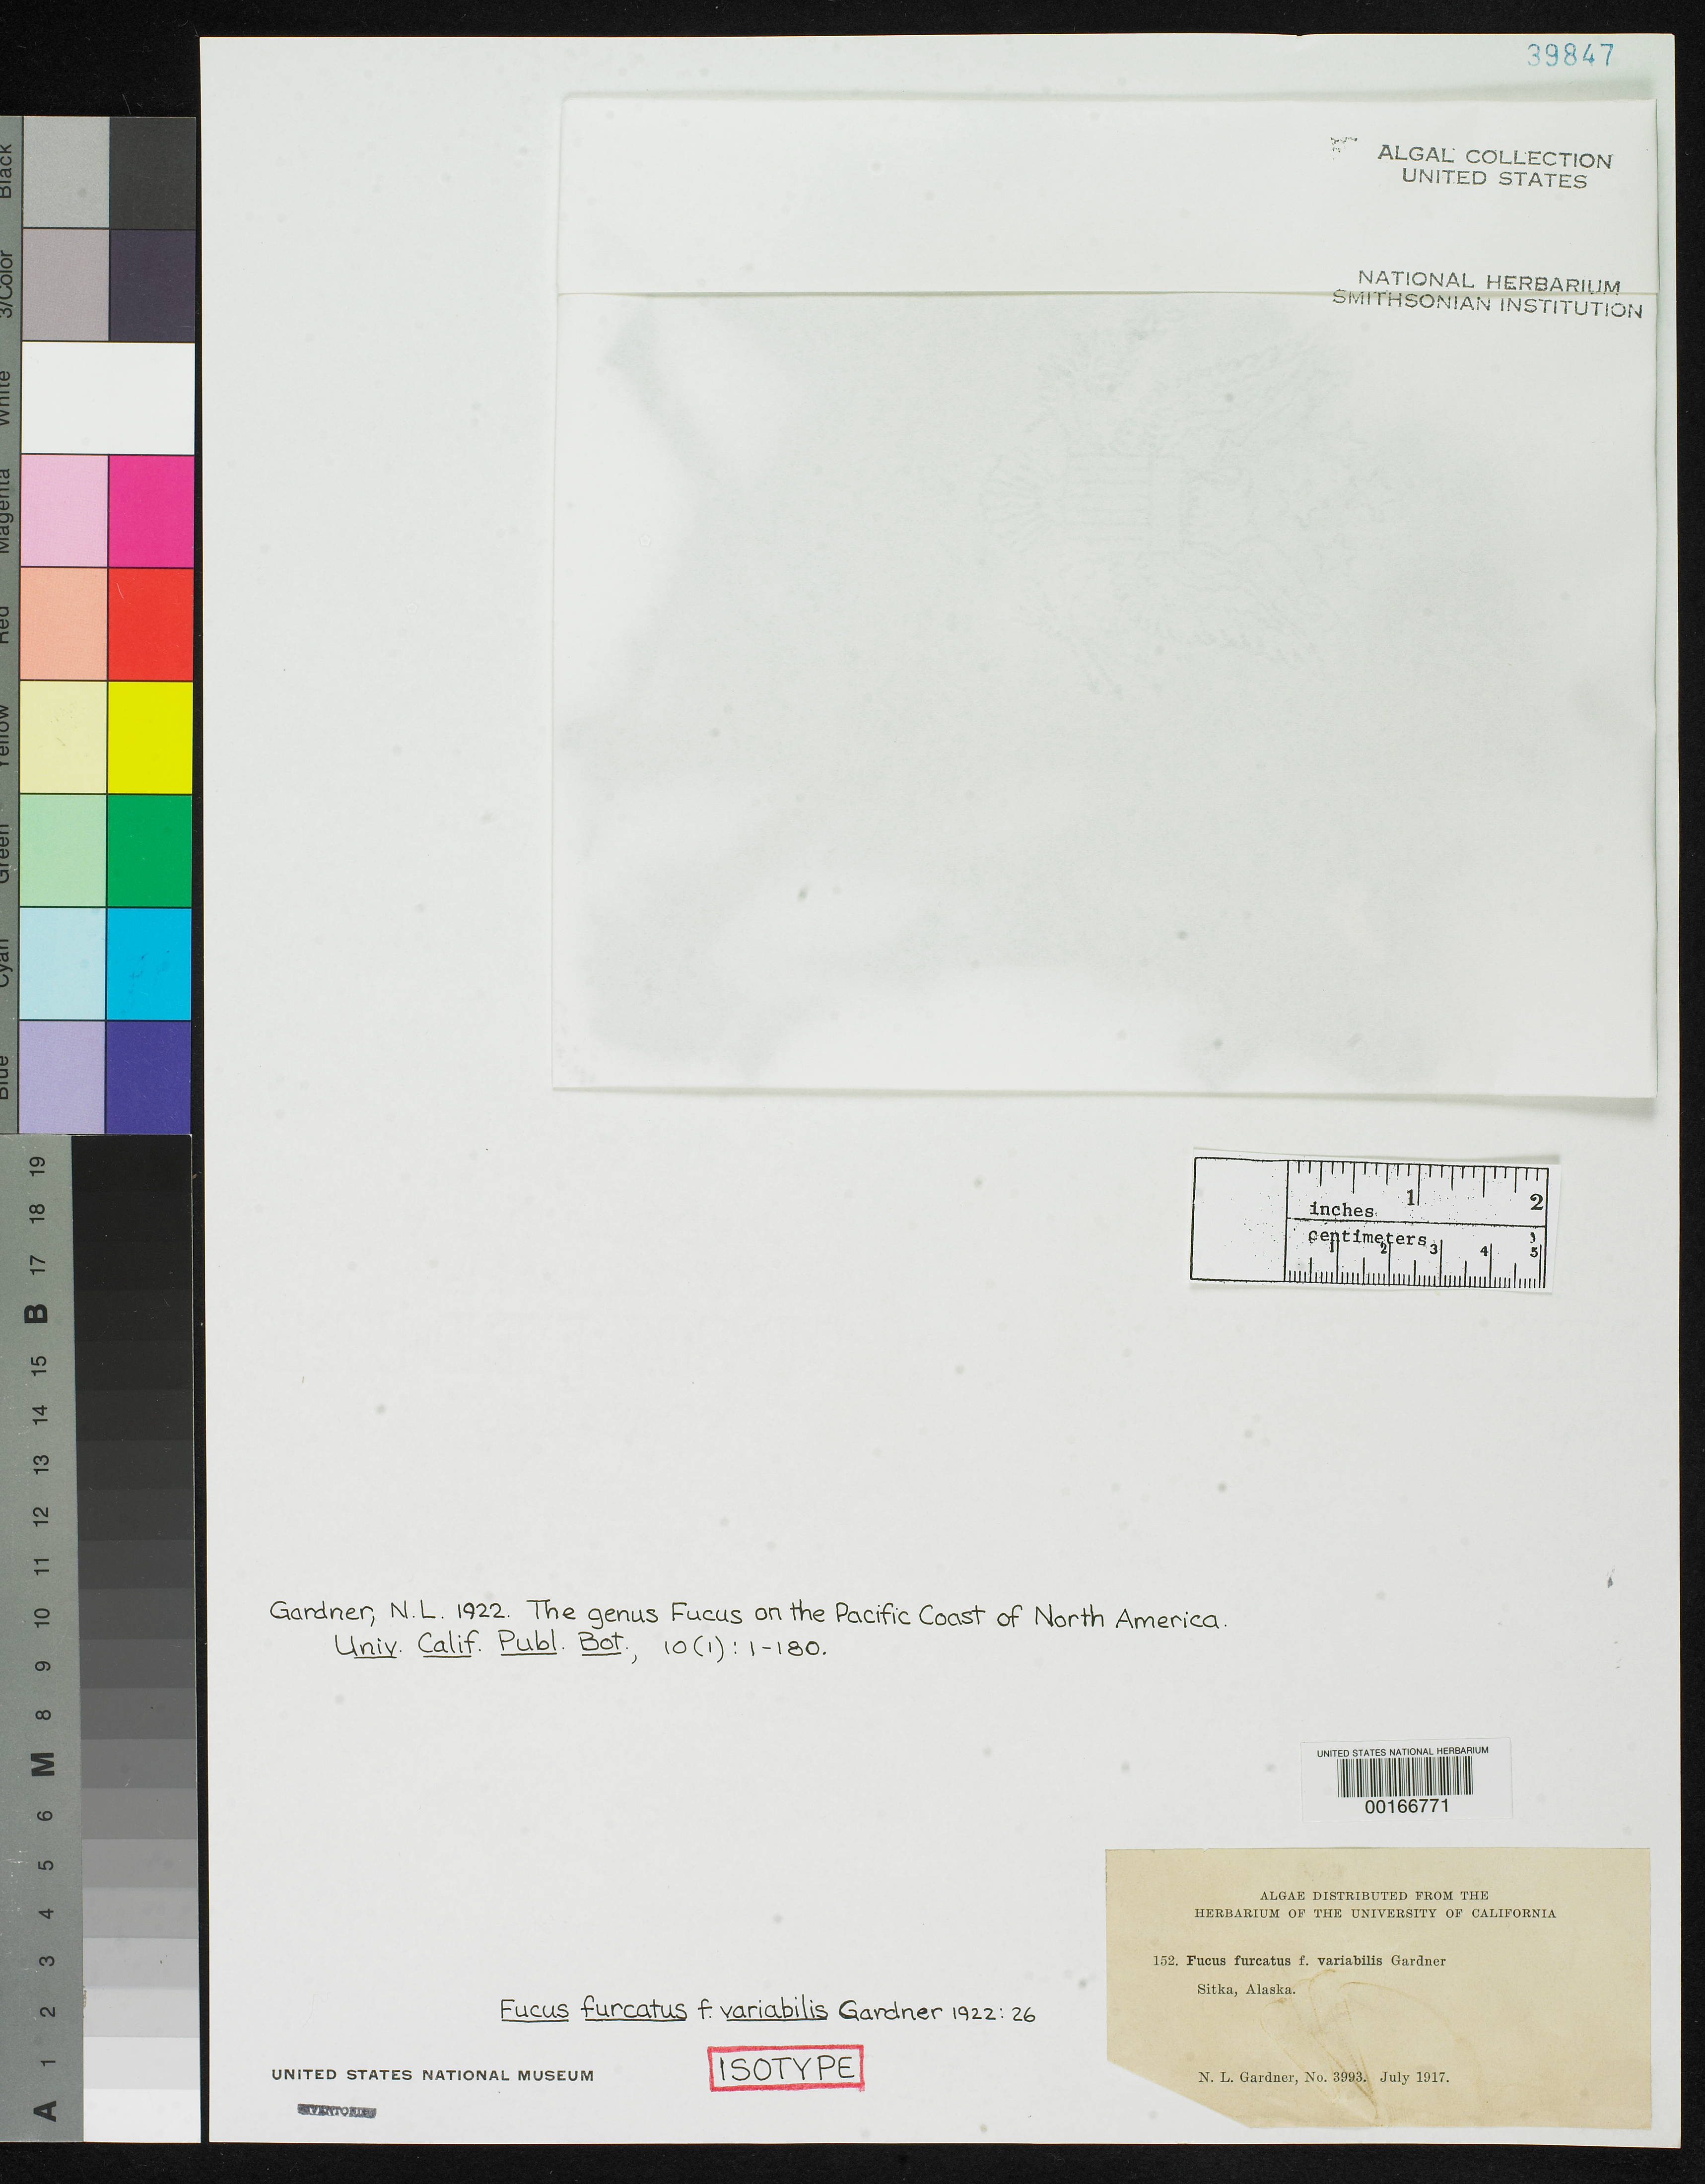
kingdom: Chromista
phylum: Ochrophyta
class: Phaeophyceae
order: Fucales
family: Fucaceae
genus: Fucus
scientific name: Fucus furcatus f. variabilis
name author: N.L. Gardner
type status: Isotype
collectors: N. Gardner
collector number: NLG 3993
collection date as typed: Jul 1917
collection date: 1917-07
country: United States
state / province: Alaska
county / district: Sitka Division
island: Baranof Island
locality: Sitka.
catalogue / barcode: US 39847